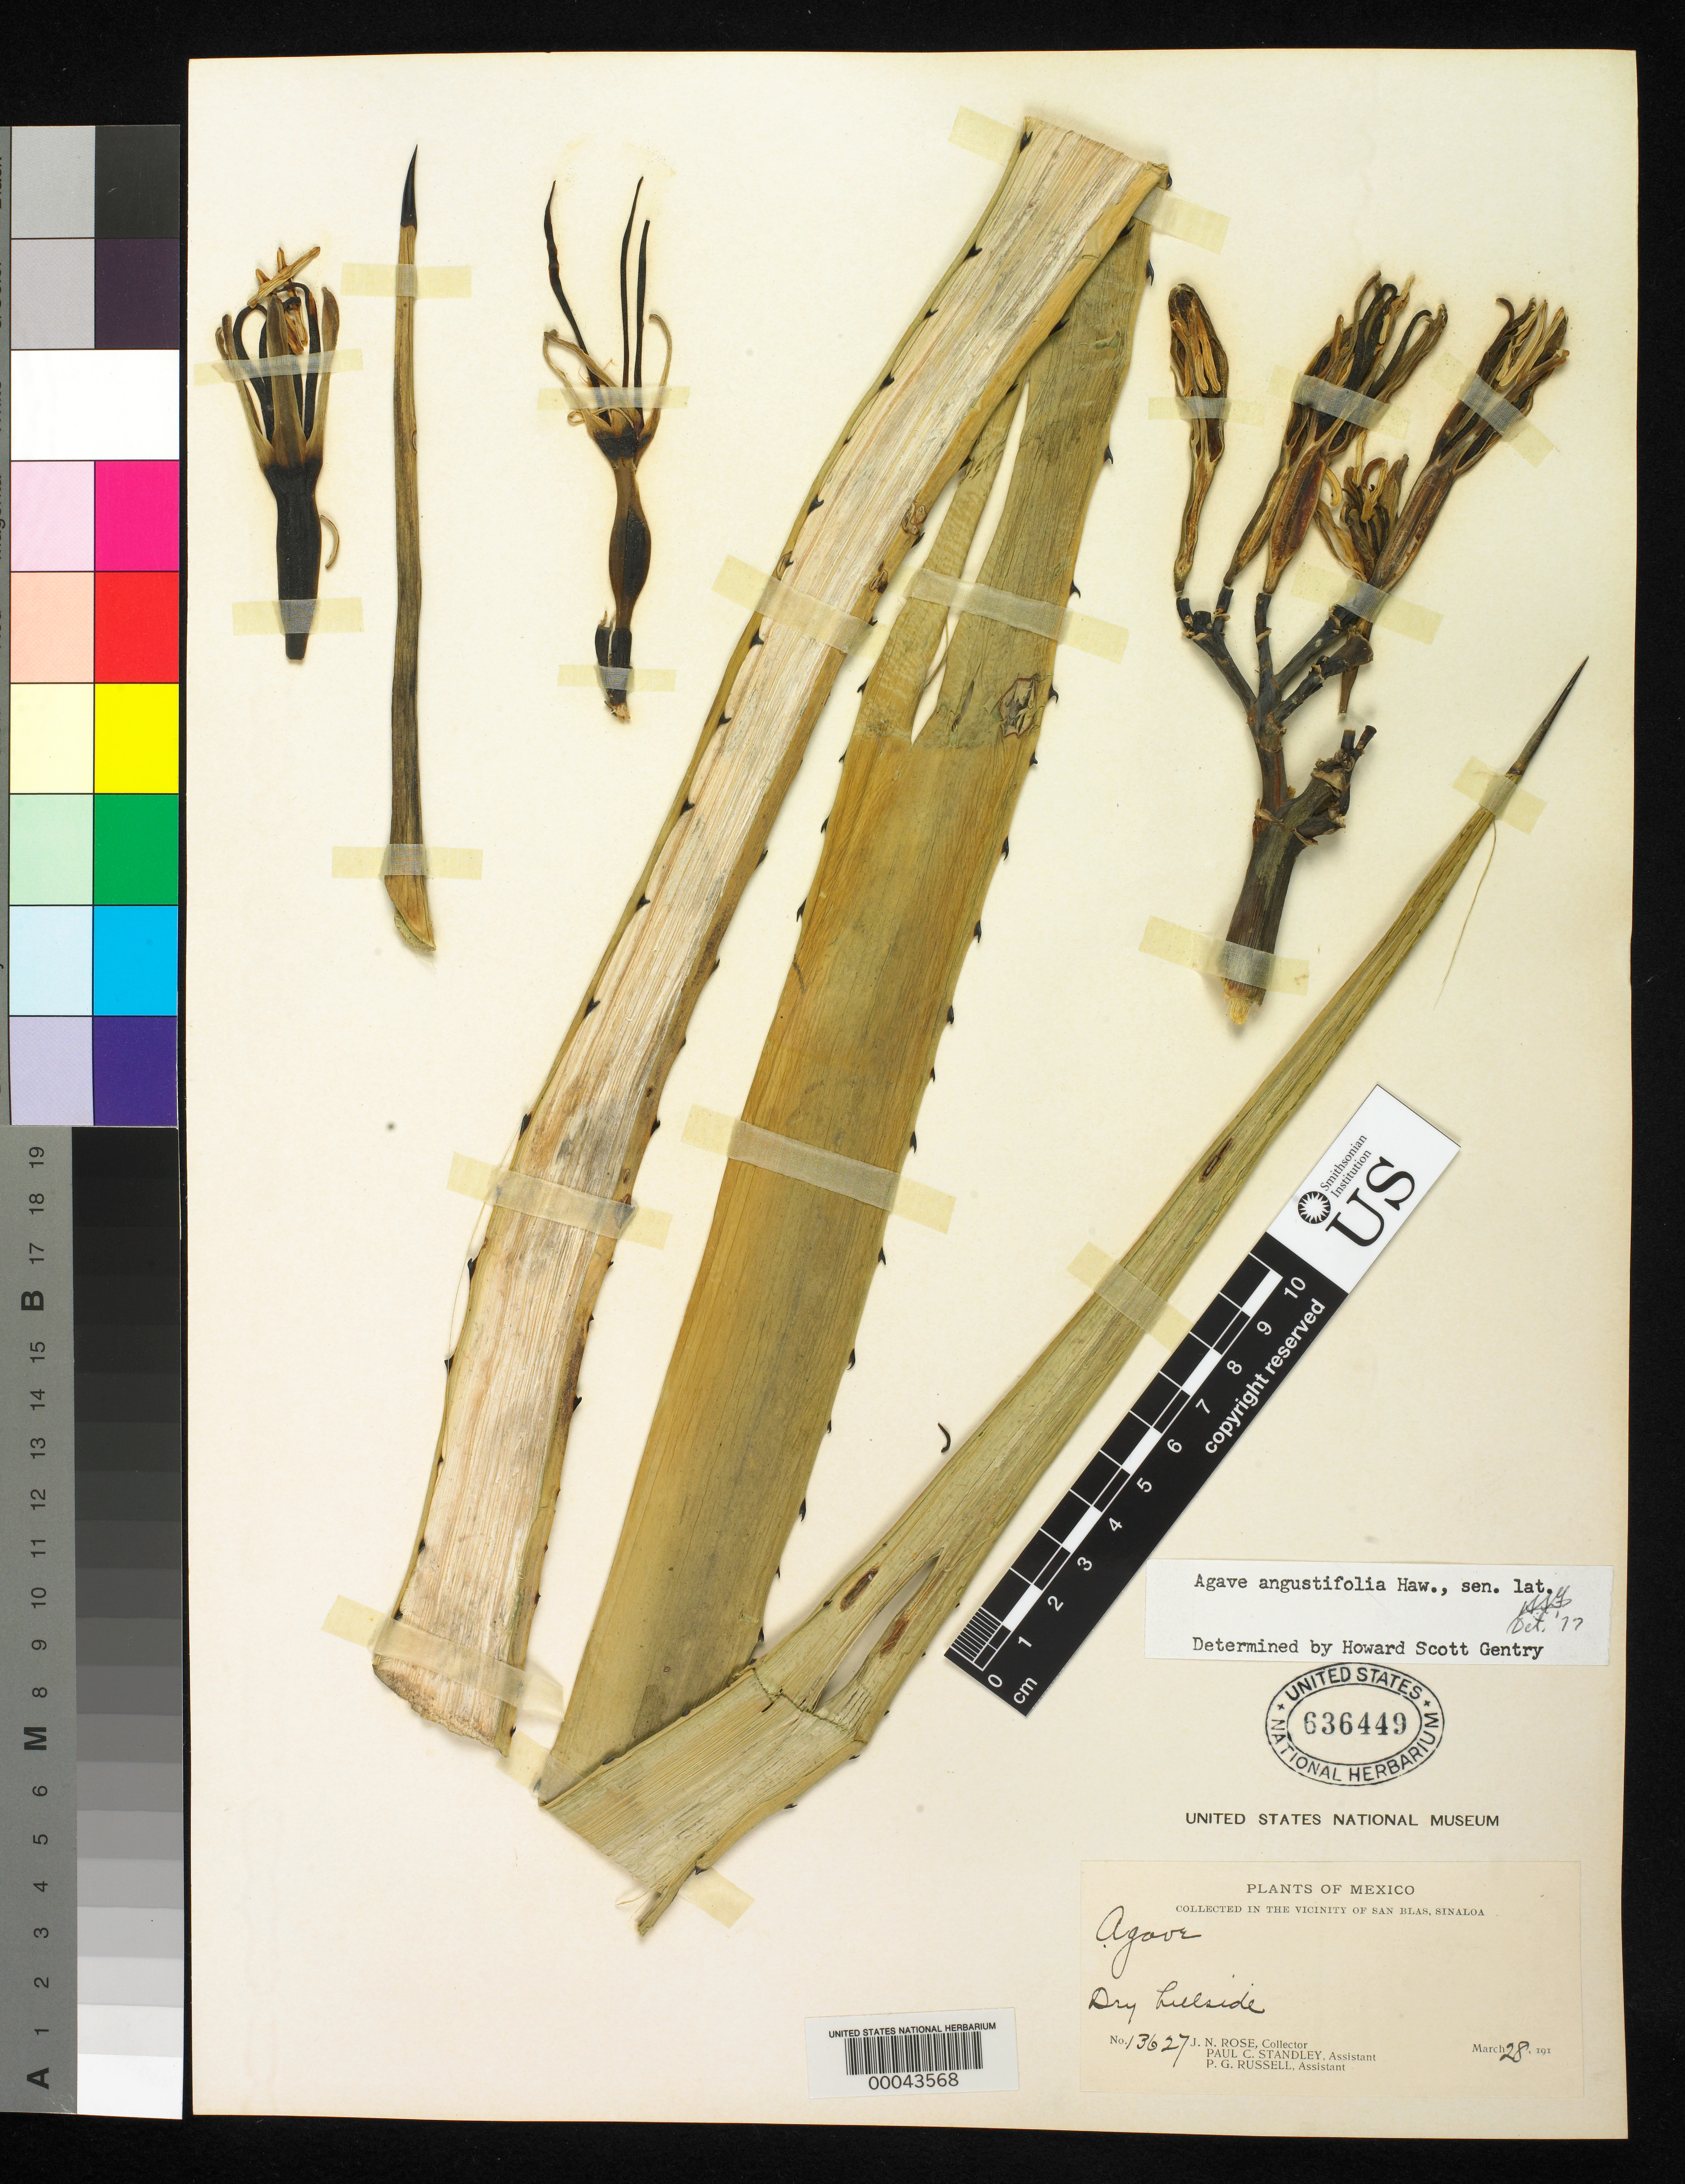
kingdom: Plantae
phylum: Tracheophyta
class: Liliopsida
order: Asparagales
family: Asparagaceae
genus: Agave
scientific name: Agave angustifolia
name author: Haw.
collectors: J. N. Rose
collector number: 13627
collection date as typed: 28 Mar 191-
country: Mexico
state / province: Sinaloa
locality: In the vicinity of San Blas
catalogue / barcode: US 636449